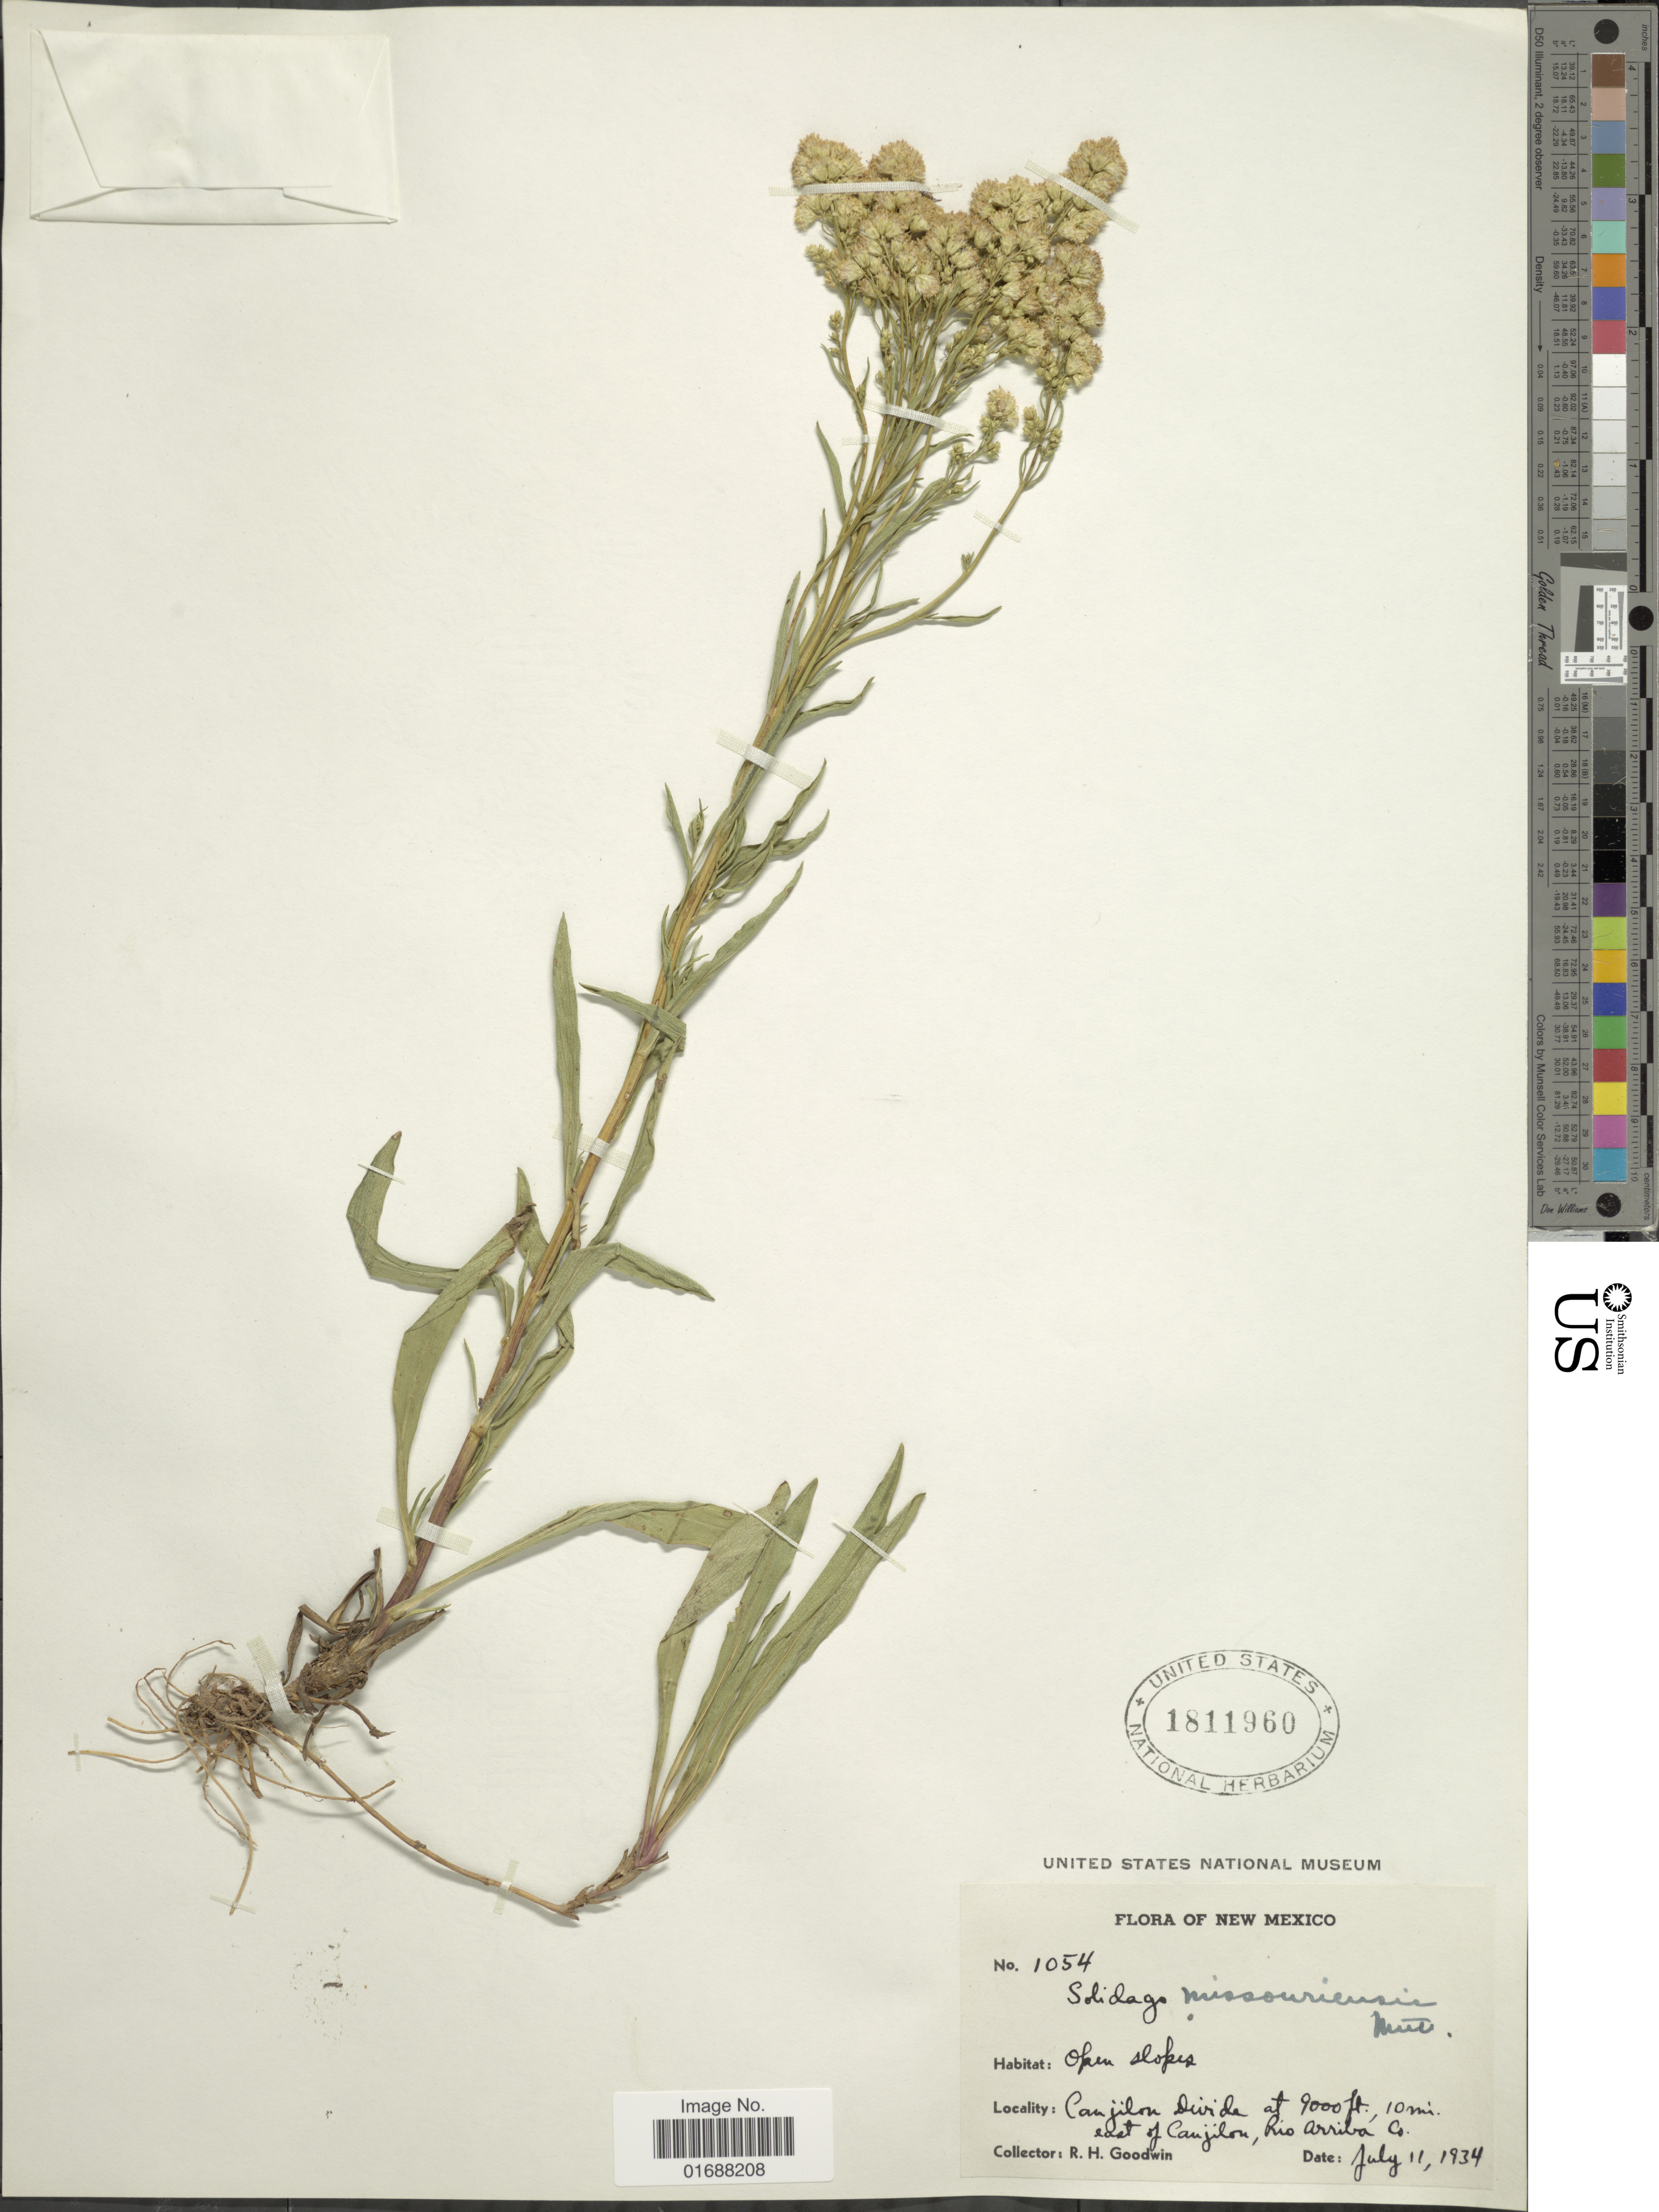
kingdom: Plantae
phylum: Tracheophyta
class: Magnoliopsida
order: Asterales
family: Asteraceae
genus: Solidago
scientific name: Solidago missouriensis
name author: Nutt.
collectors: R. Goodwin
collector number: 1054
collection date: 1934-07-11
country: United States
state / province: New Mexico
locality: Canjilon Divide at , 10 mi east of of Canjilon, Rio Arriba Co.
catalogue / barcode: US 1811960